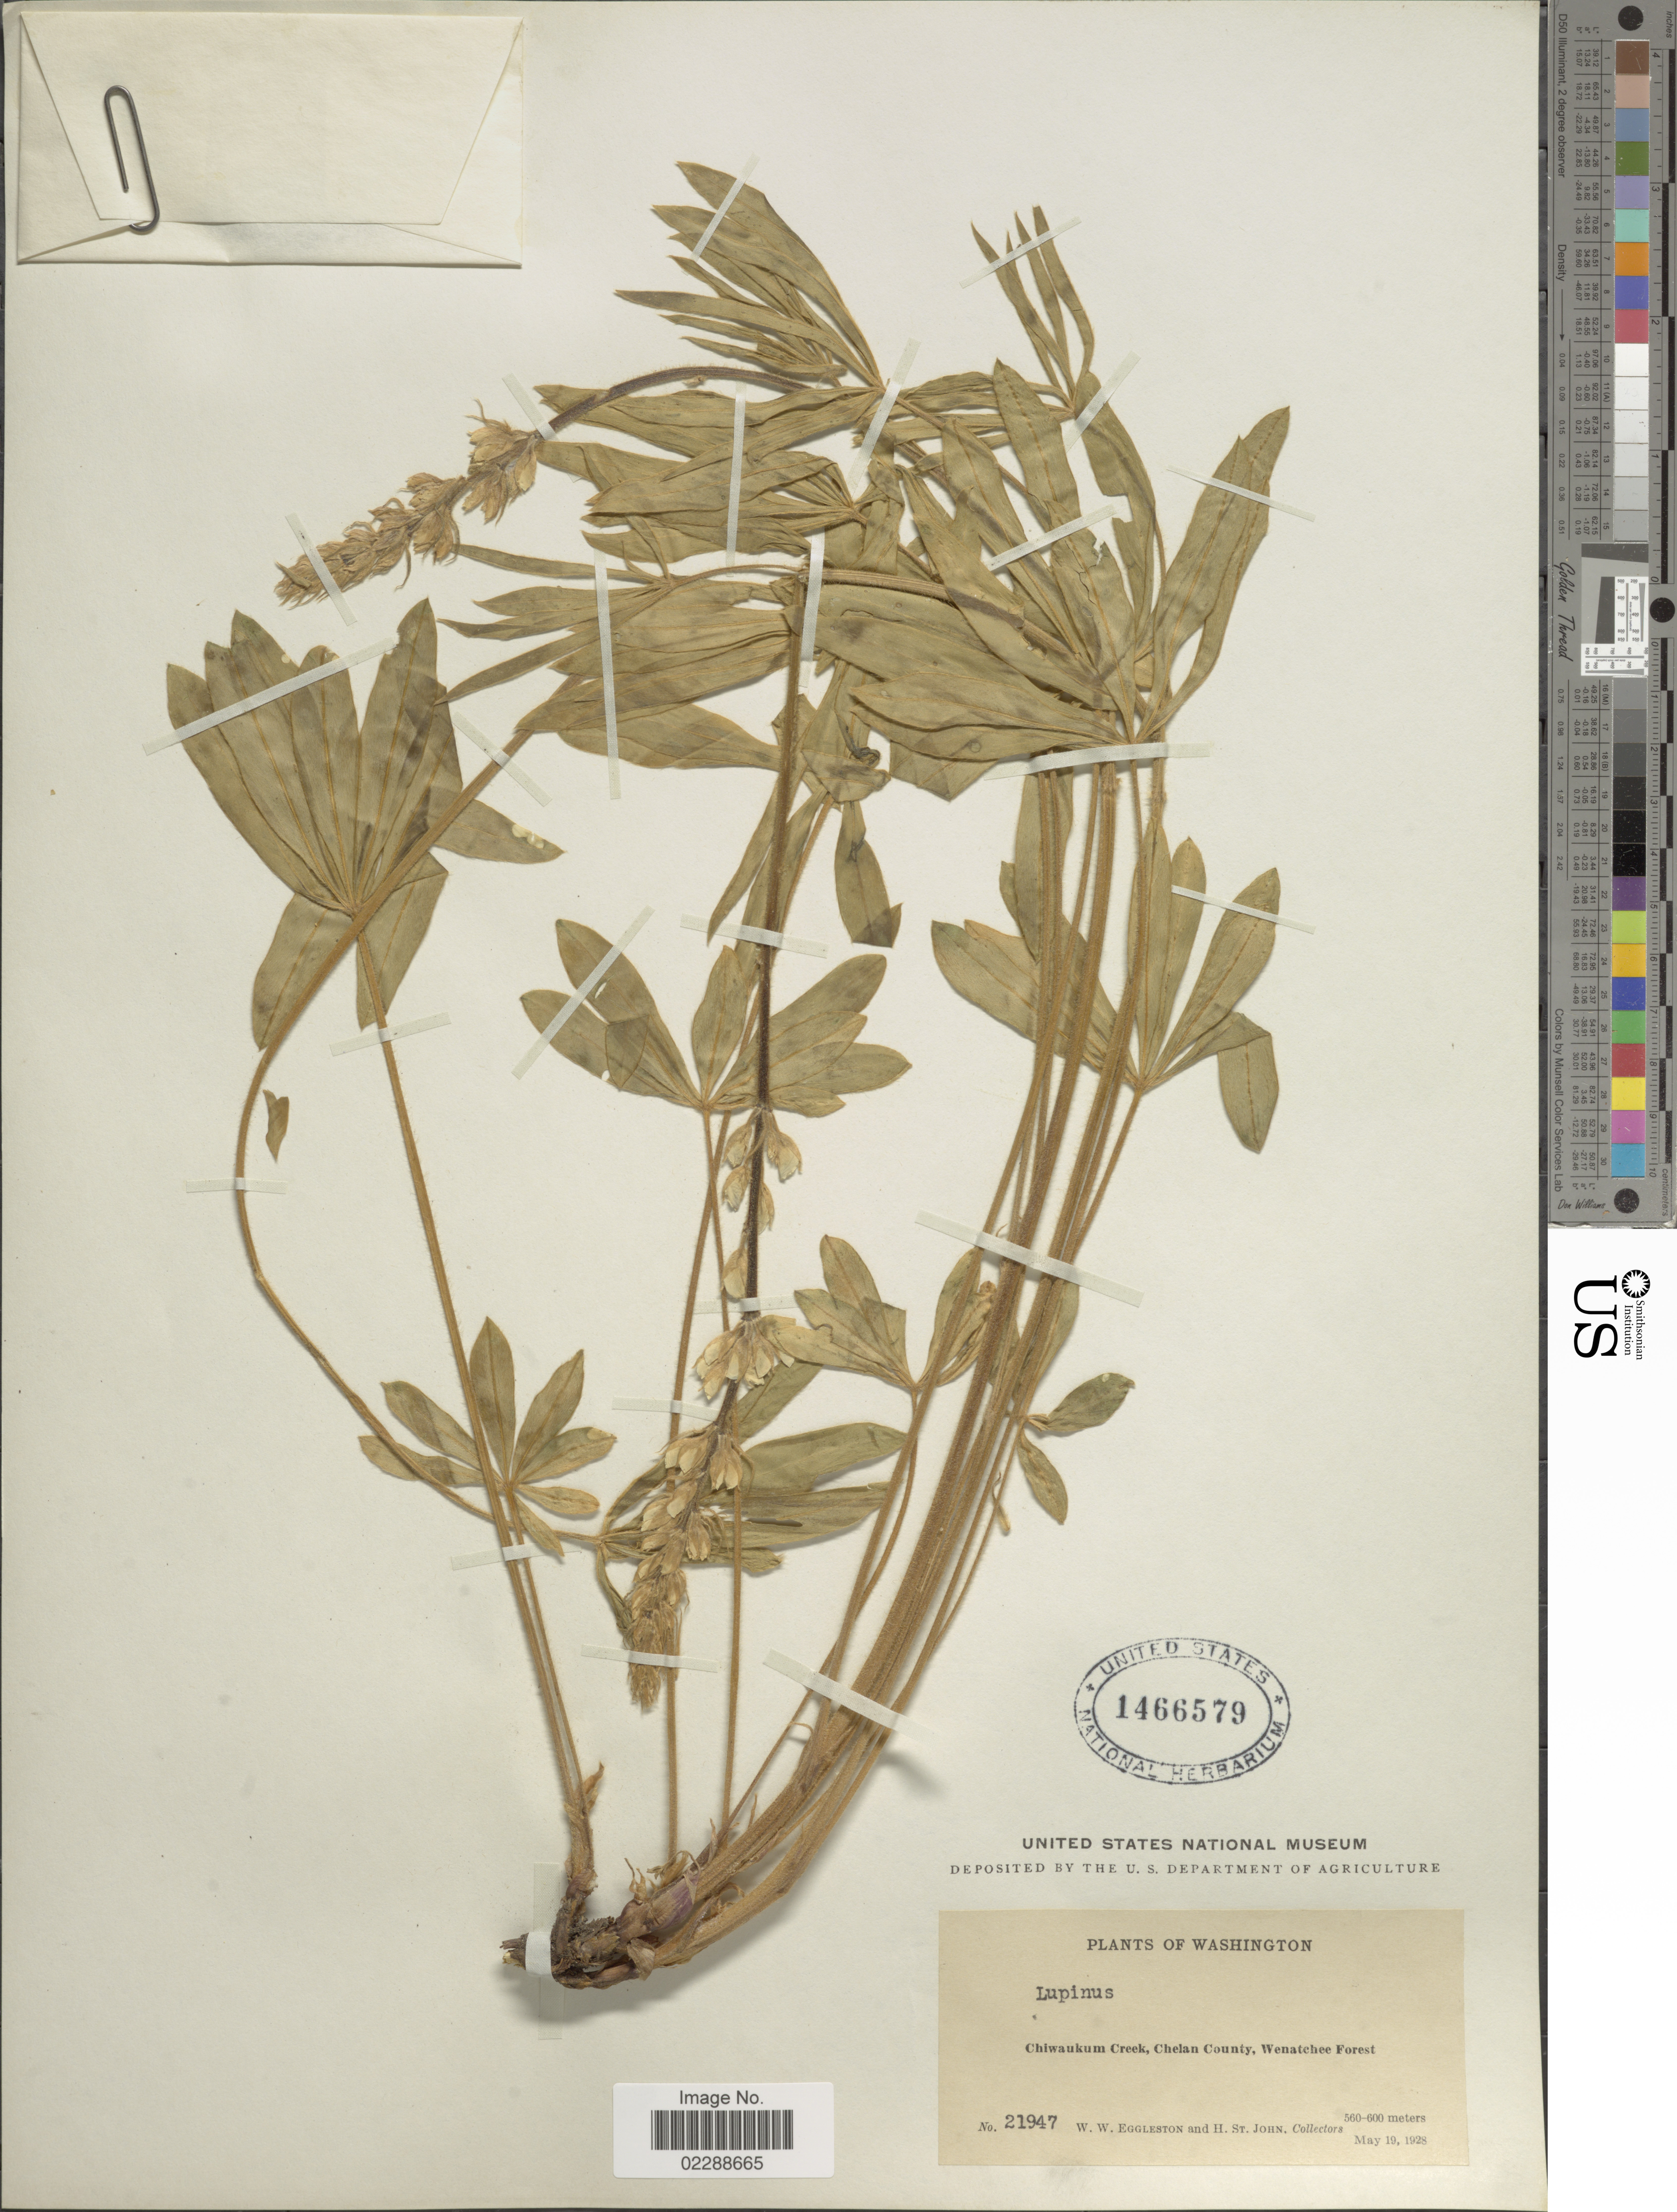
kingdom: Plantae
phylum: Tracheophyta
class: Magnoliopsida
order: Fabales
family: Fabaceae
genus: Lupinus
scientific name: Lupinus sp.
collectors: W. W. Eggleston & H. St. John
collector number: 21947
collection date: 1928-05-19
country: United States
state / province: Washington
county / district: Chelan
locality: Chiwaukum Creek, Chelan County, Wentachee Forest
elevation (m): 560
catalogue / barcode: US 1466579